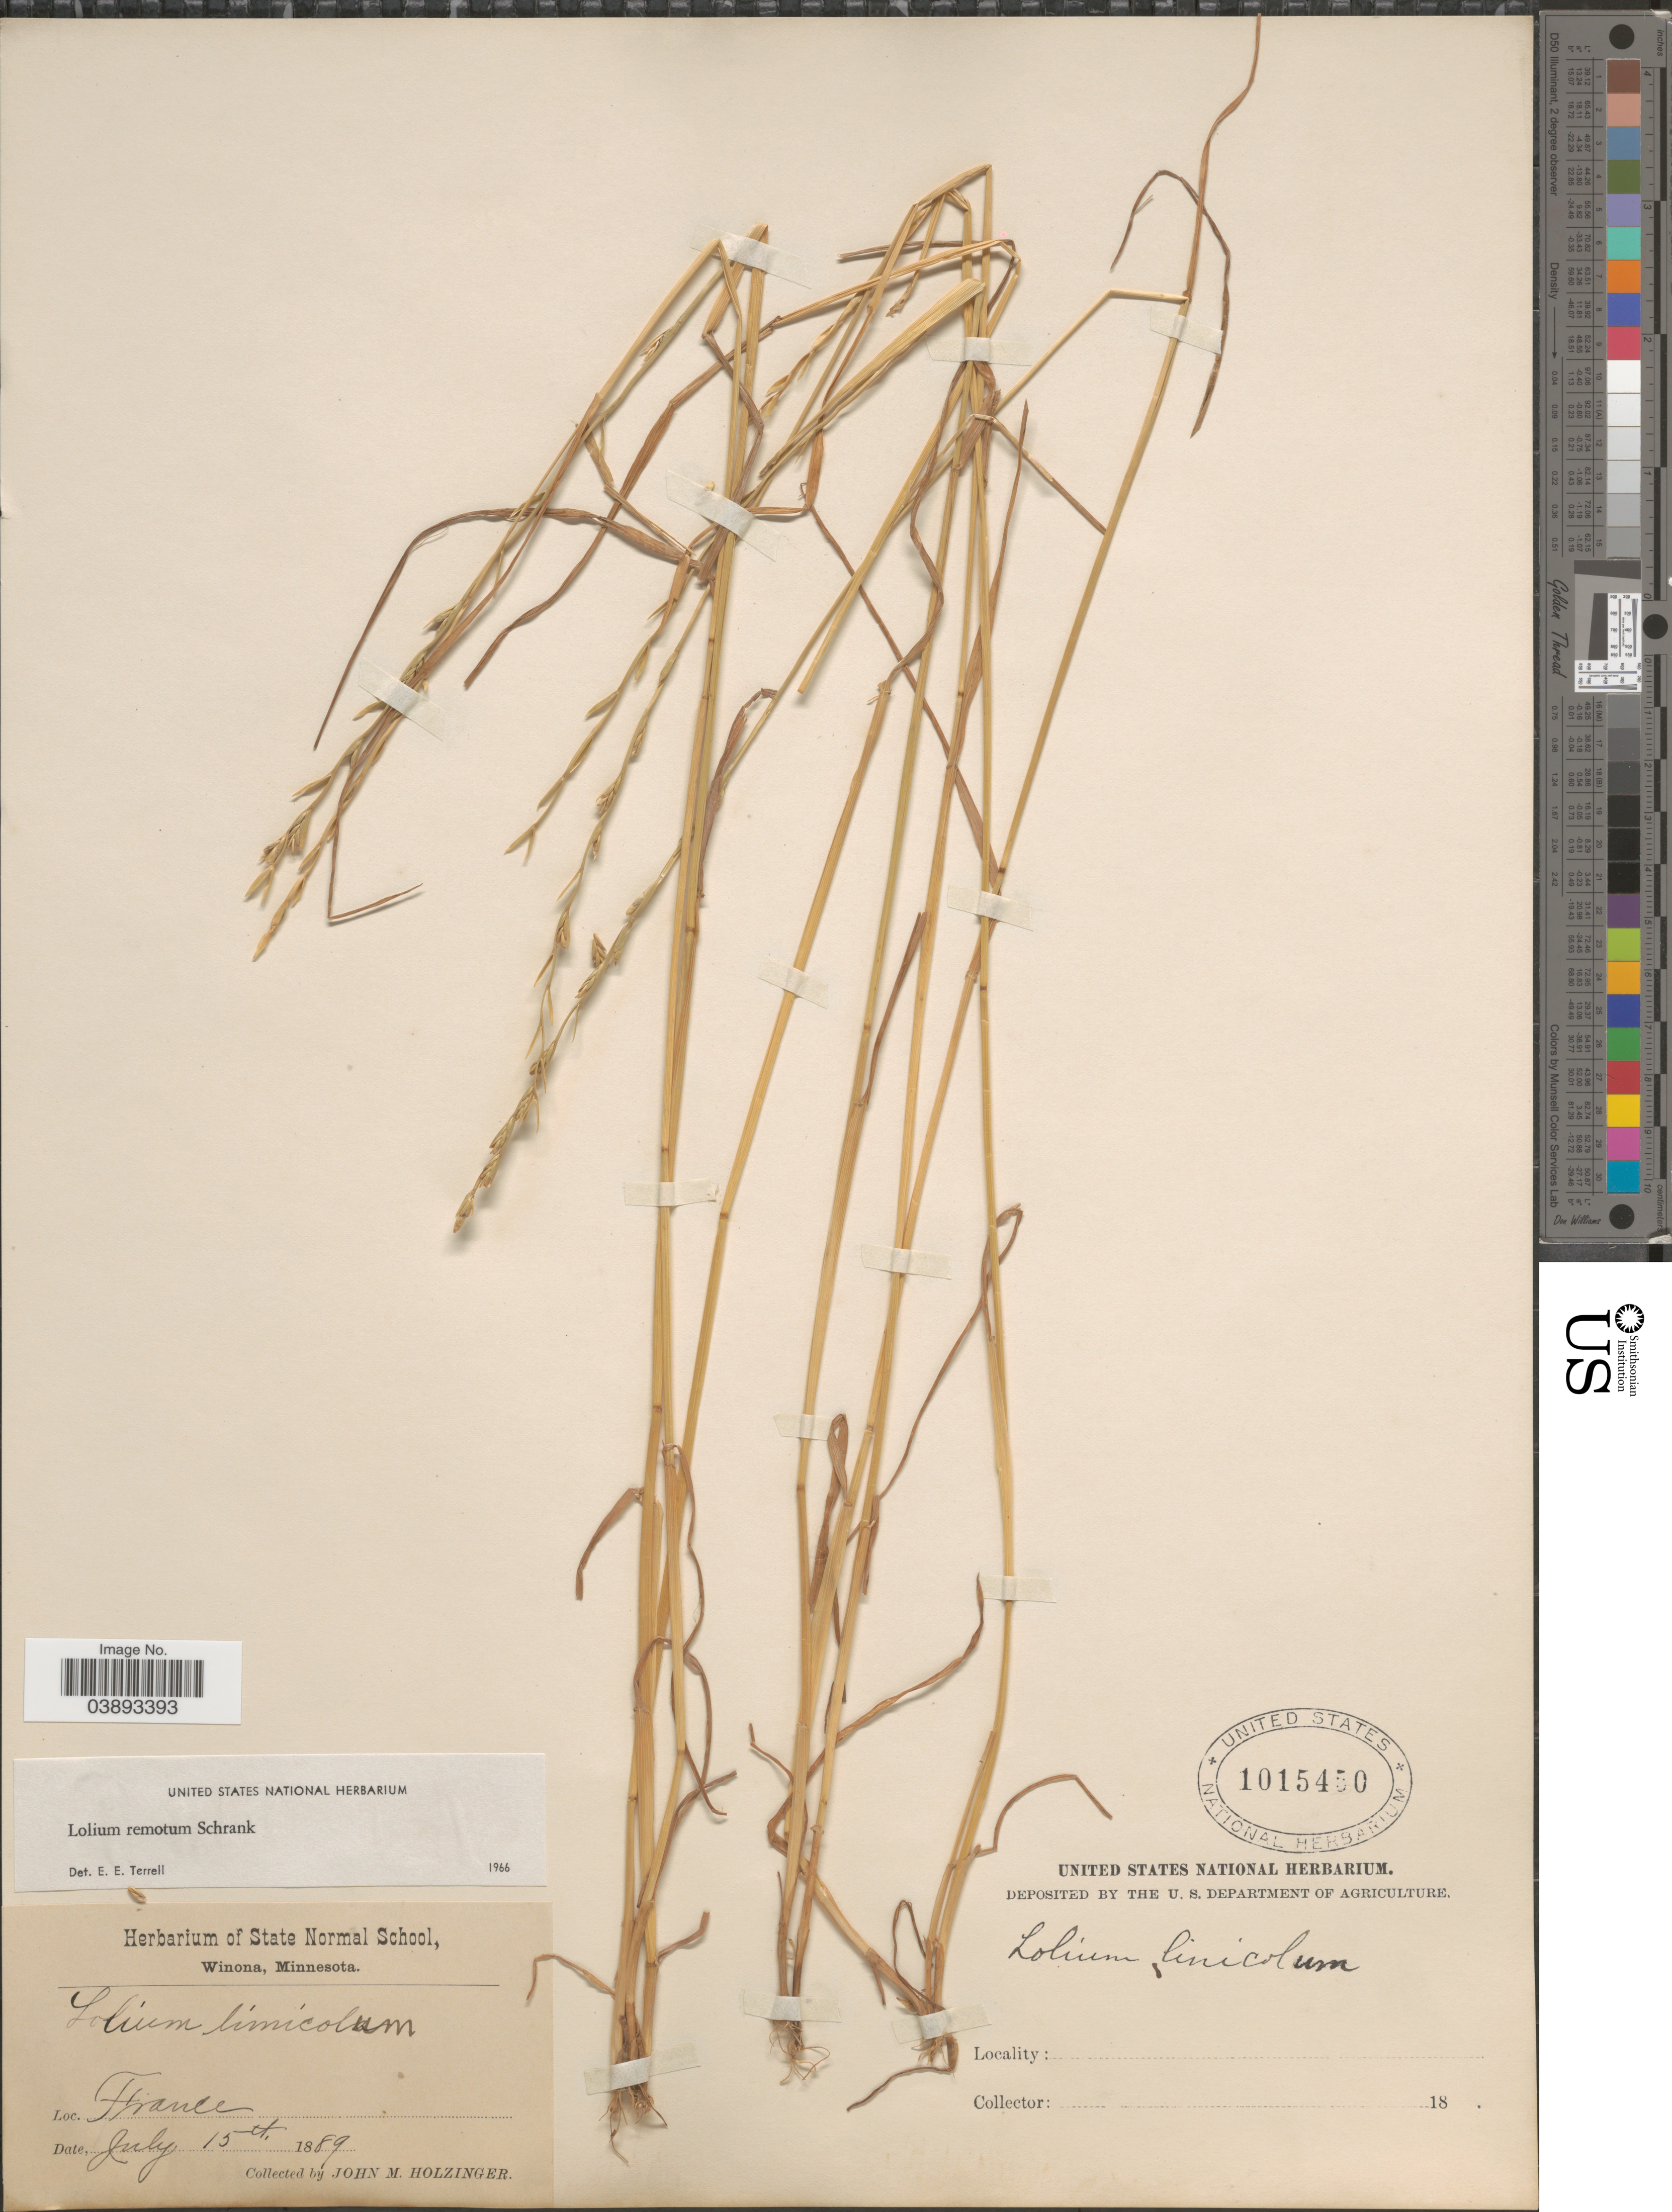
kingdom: Plantae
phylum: Tracheophyta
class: Liliopsida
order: Poales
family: Poaceae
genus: Lolium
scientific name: Lolium remotum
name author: Schrank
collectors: J. M. Holzinger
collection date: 1889-07-15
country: France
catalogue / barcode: US 1015450